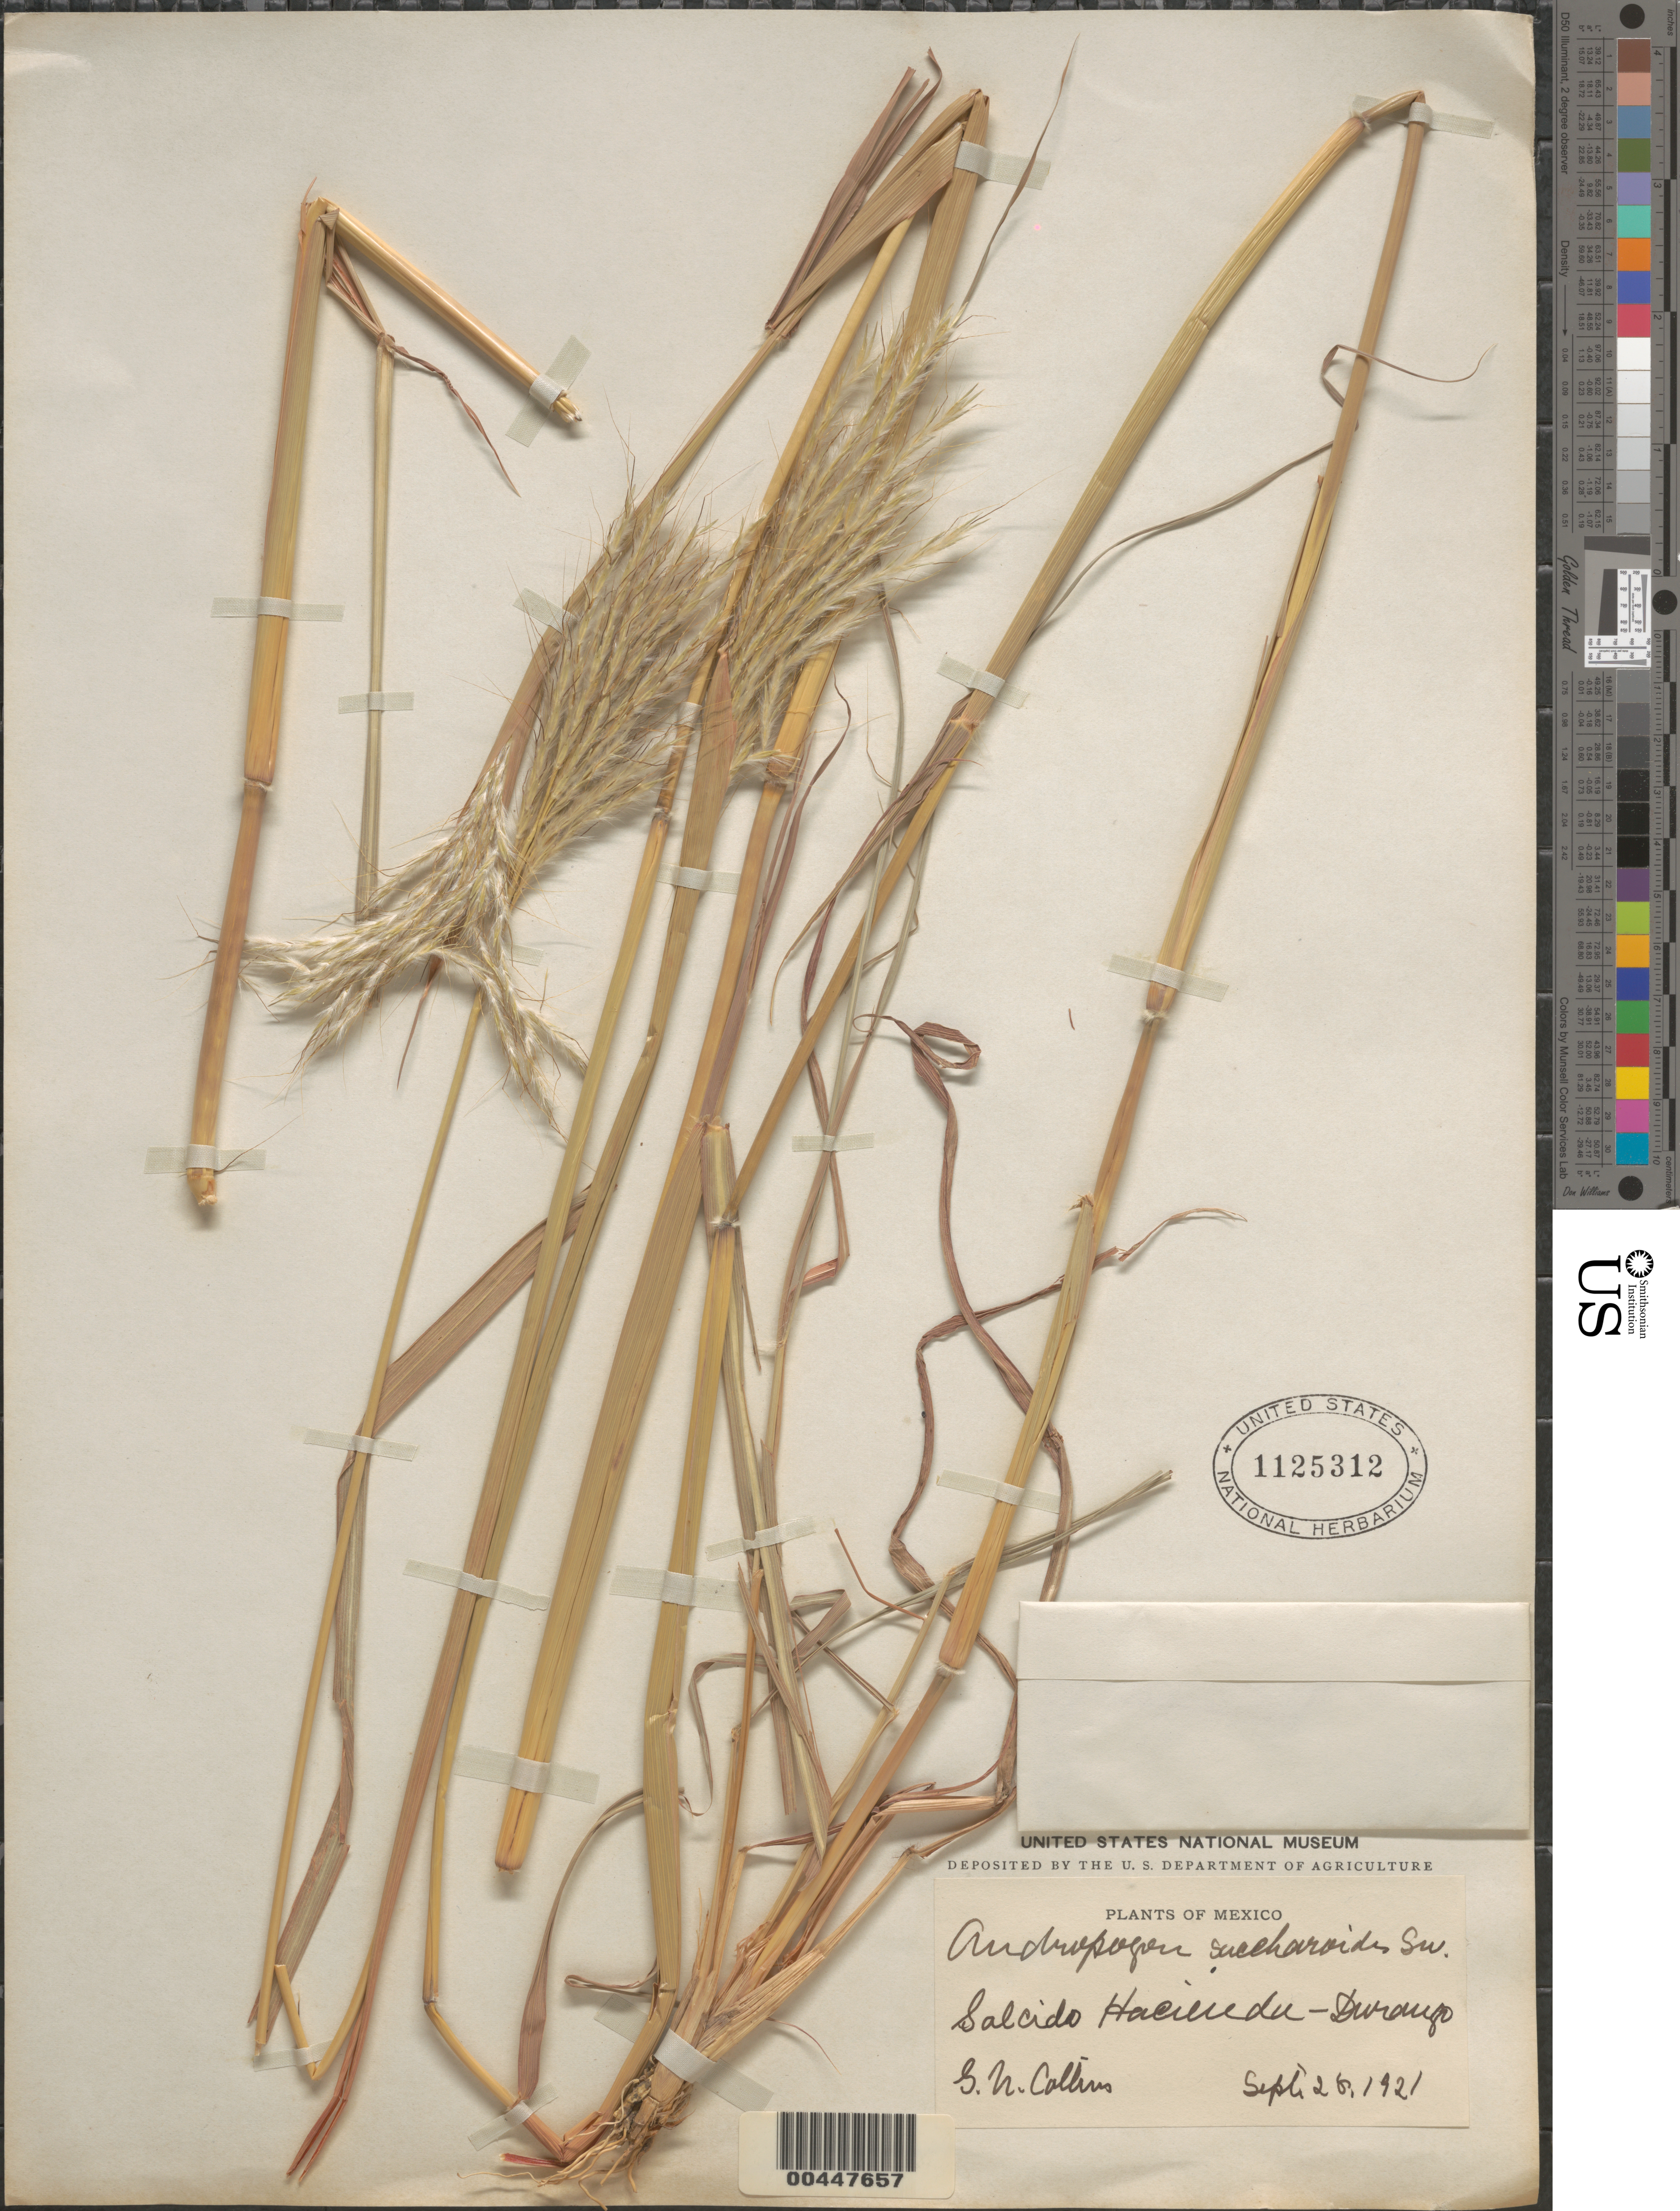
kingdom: Plantae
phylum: Tracheophyta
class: Liliopsida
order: Poales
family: Poaceae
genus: Andropogon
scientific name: Andropogon barbinodis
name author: Lag.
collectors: G. Collins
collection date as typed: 28 Sep 1921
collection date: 1921-09-28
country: Mexico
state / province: Durango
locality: Salcido Hacienda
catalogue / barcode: US 1125312